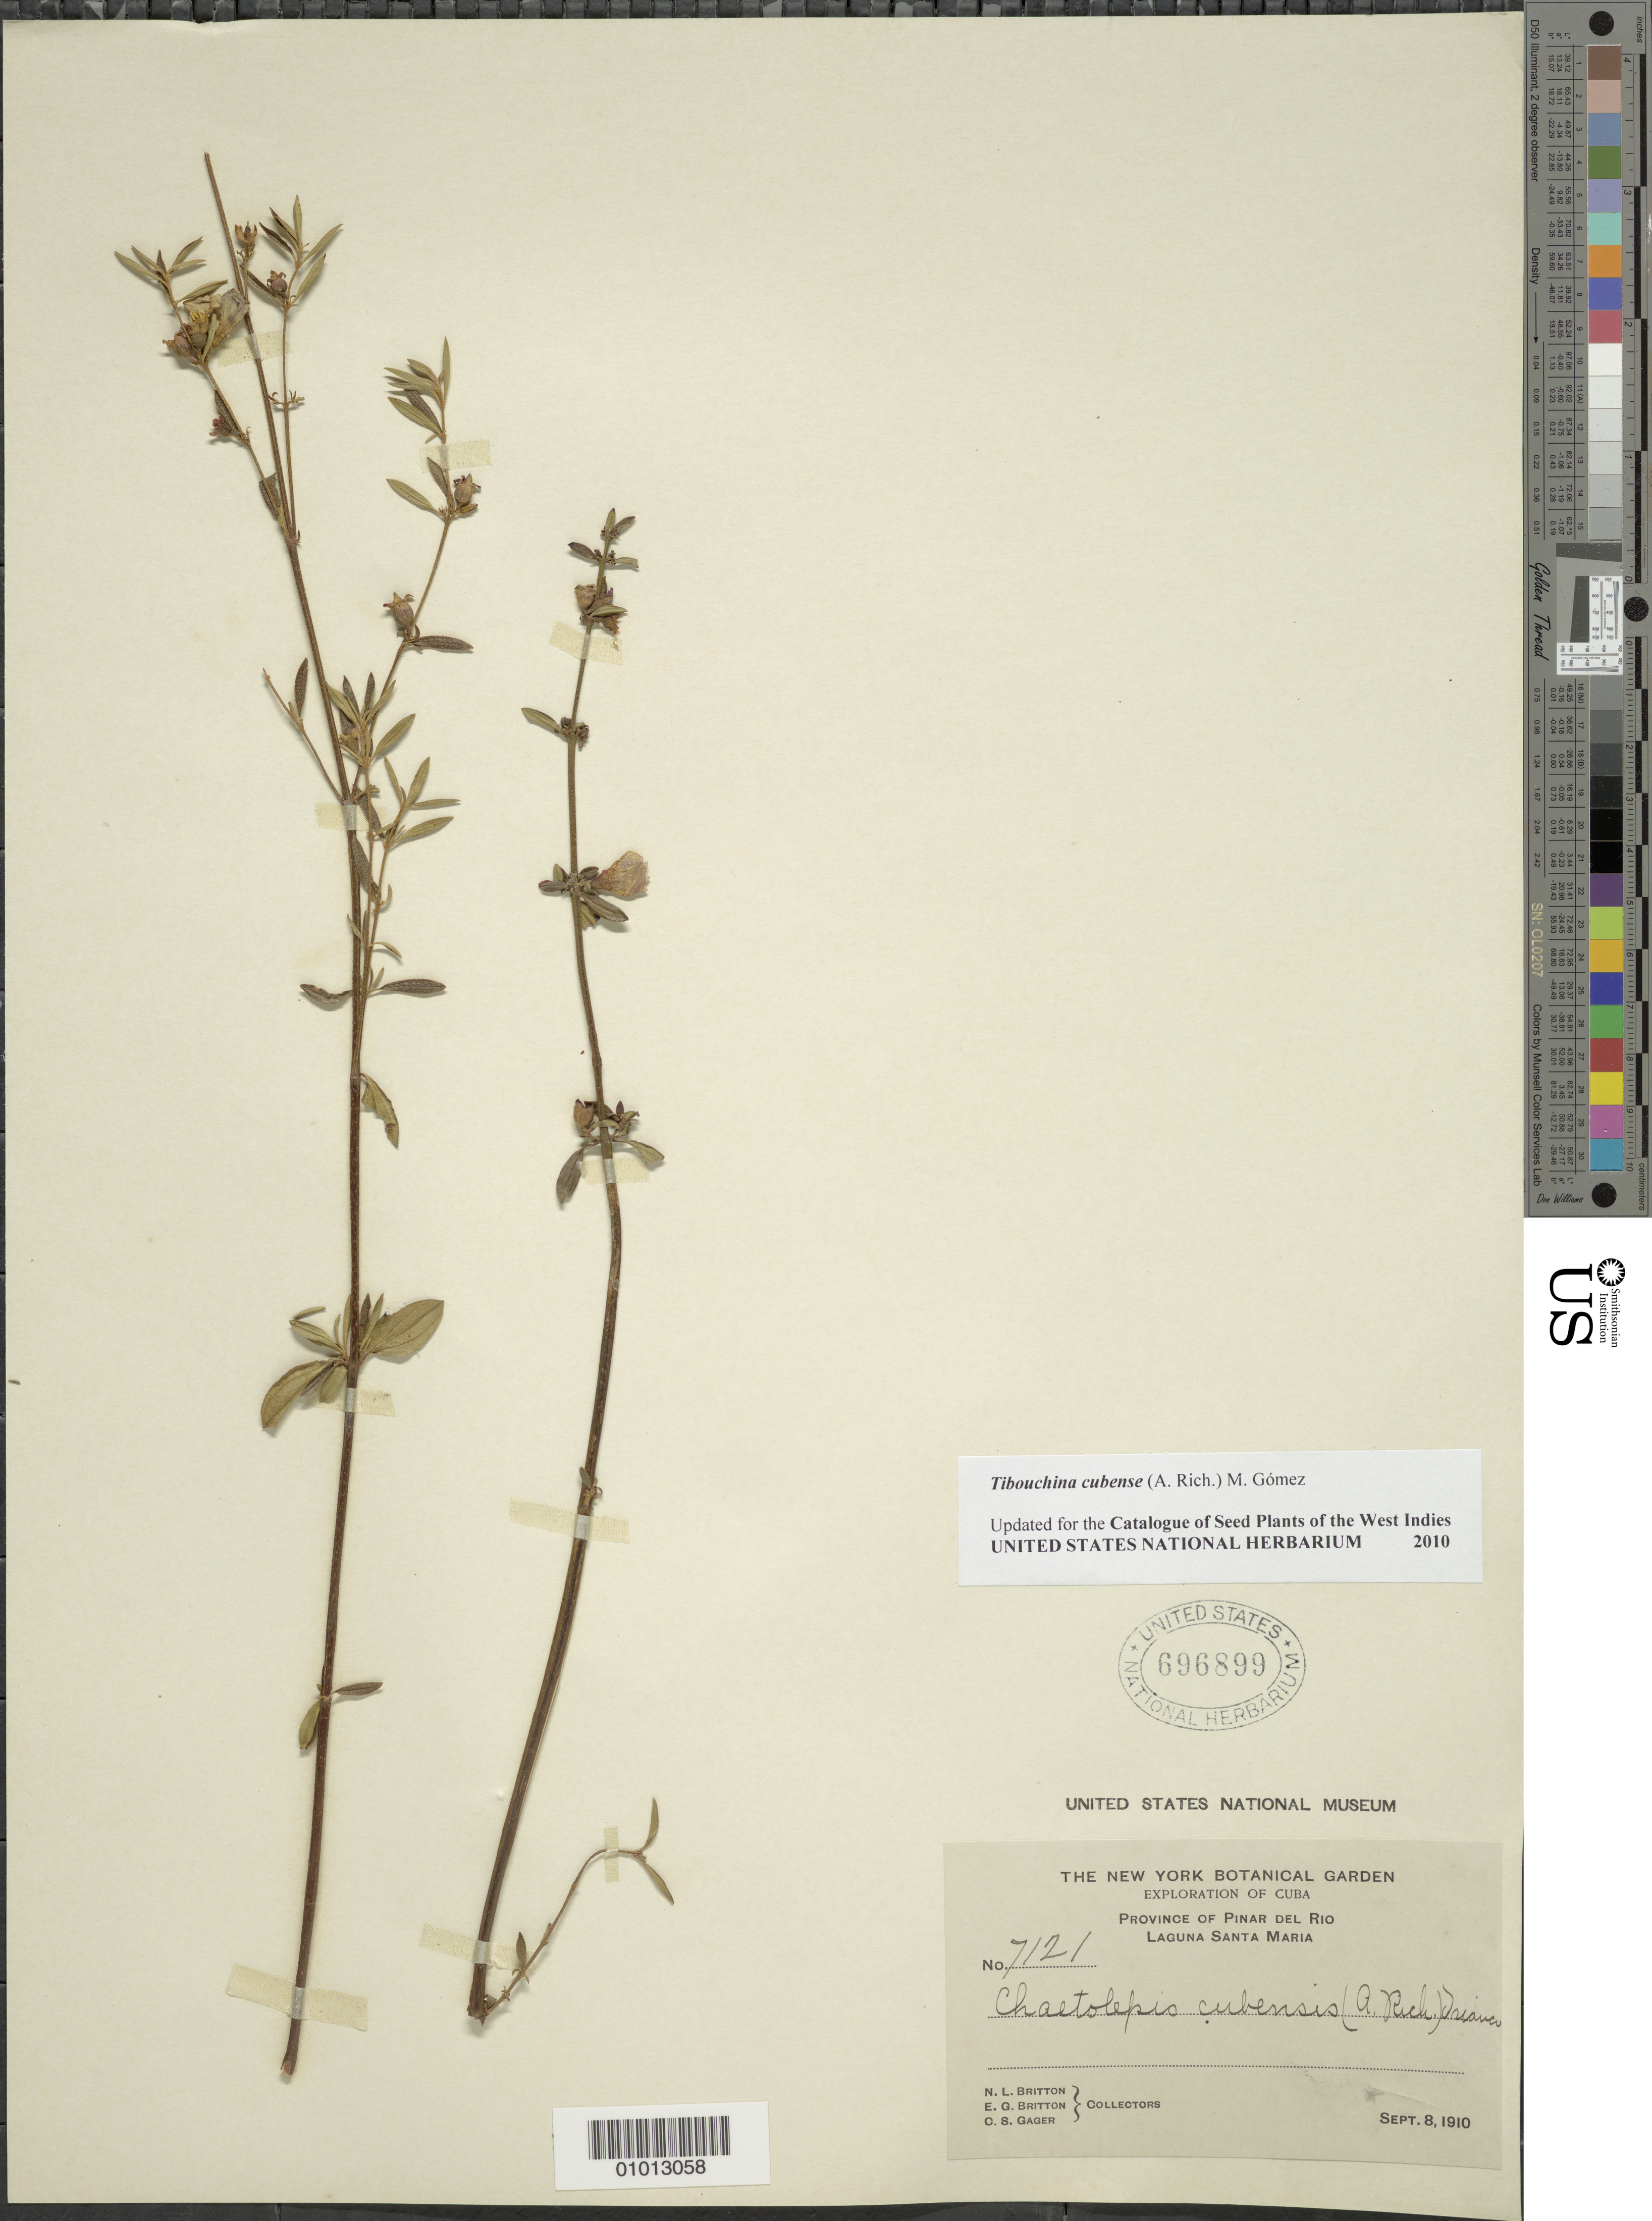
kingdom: Plantae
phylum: Tracheophyta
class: Magnoliopsida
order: Myrtales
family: Melastomataceae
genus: Arthrostemma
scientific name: Arthrostemma cubense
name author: A. Rich.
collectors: N. Britton, E. G. Britton & O. Gager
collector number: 7121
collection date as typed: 08 Sep 1910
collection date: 1910-09-08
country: Cuba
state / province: Pinar del Rio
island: Cuba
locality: Laguna Santa Maria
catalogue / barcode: US 696899